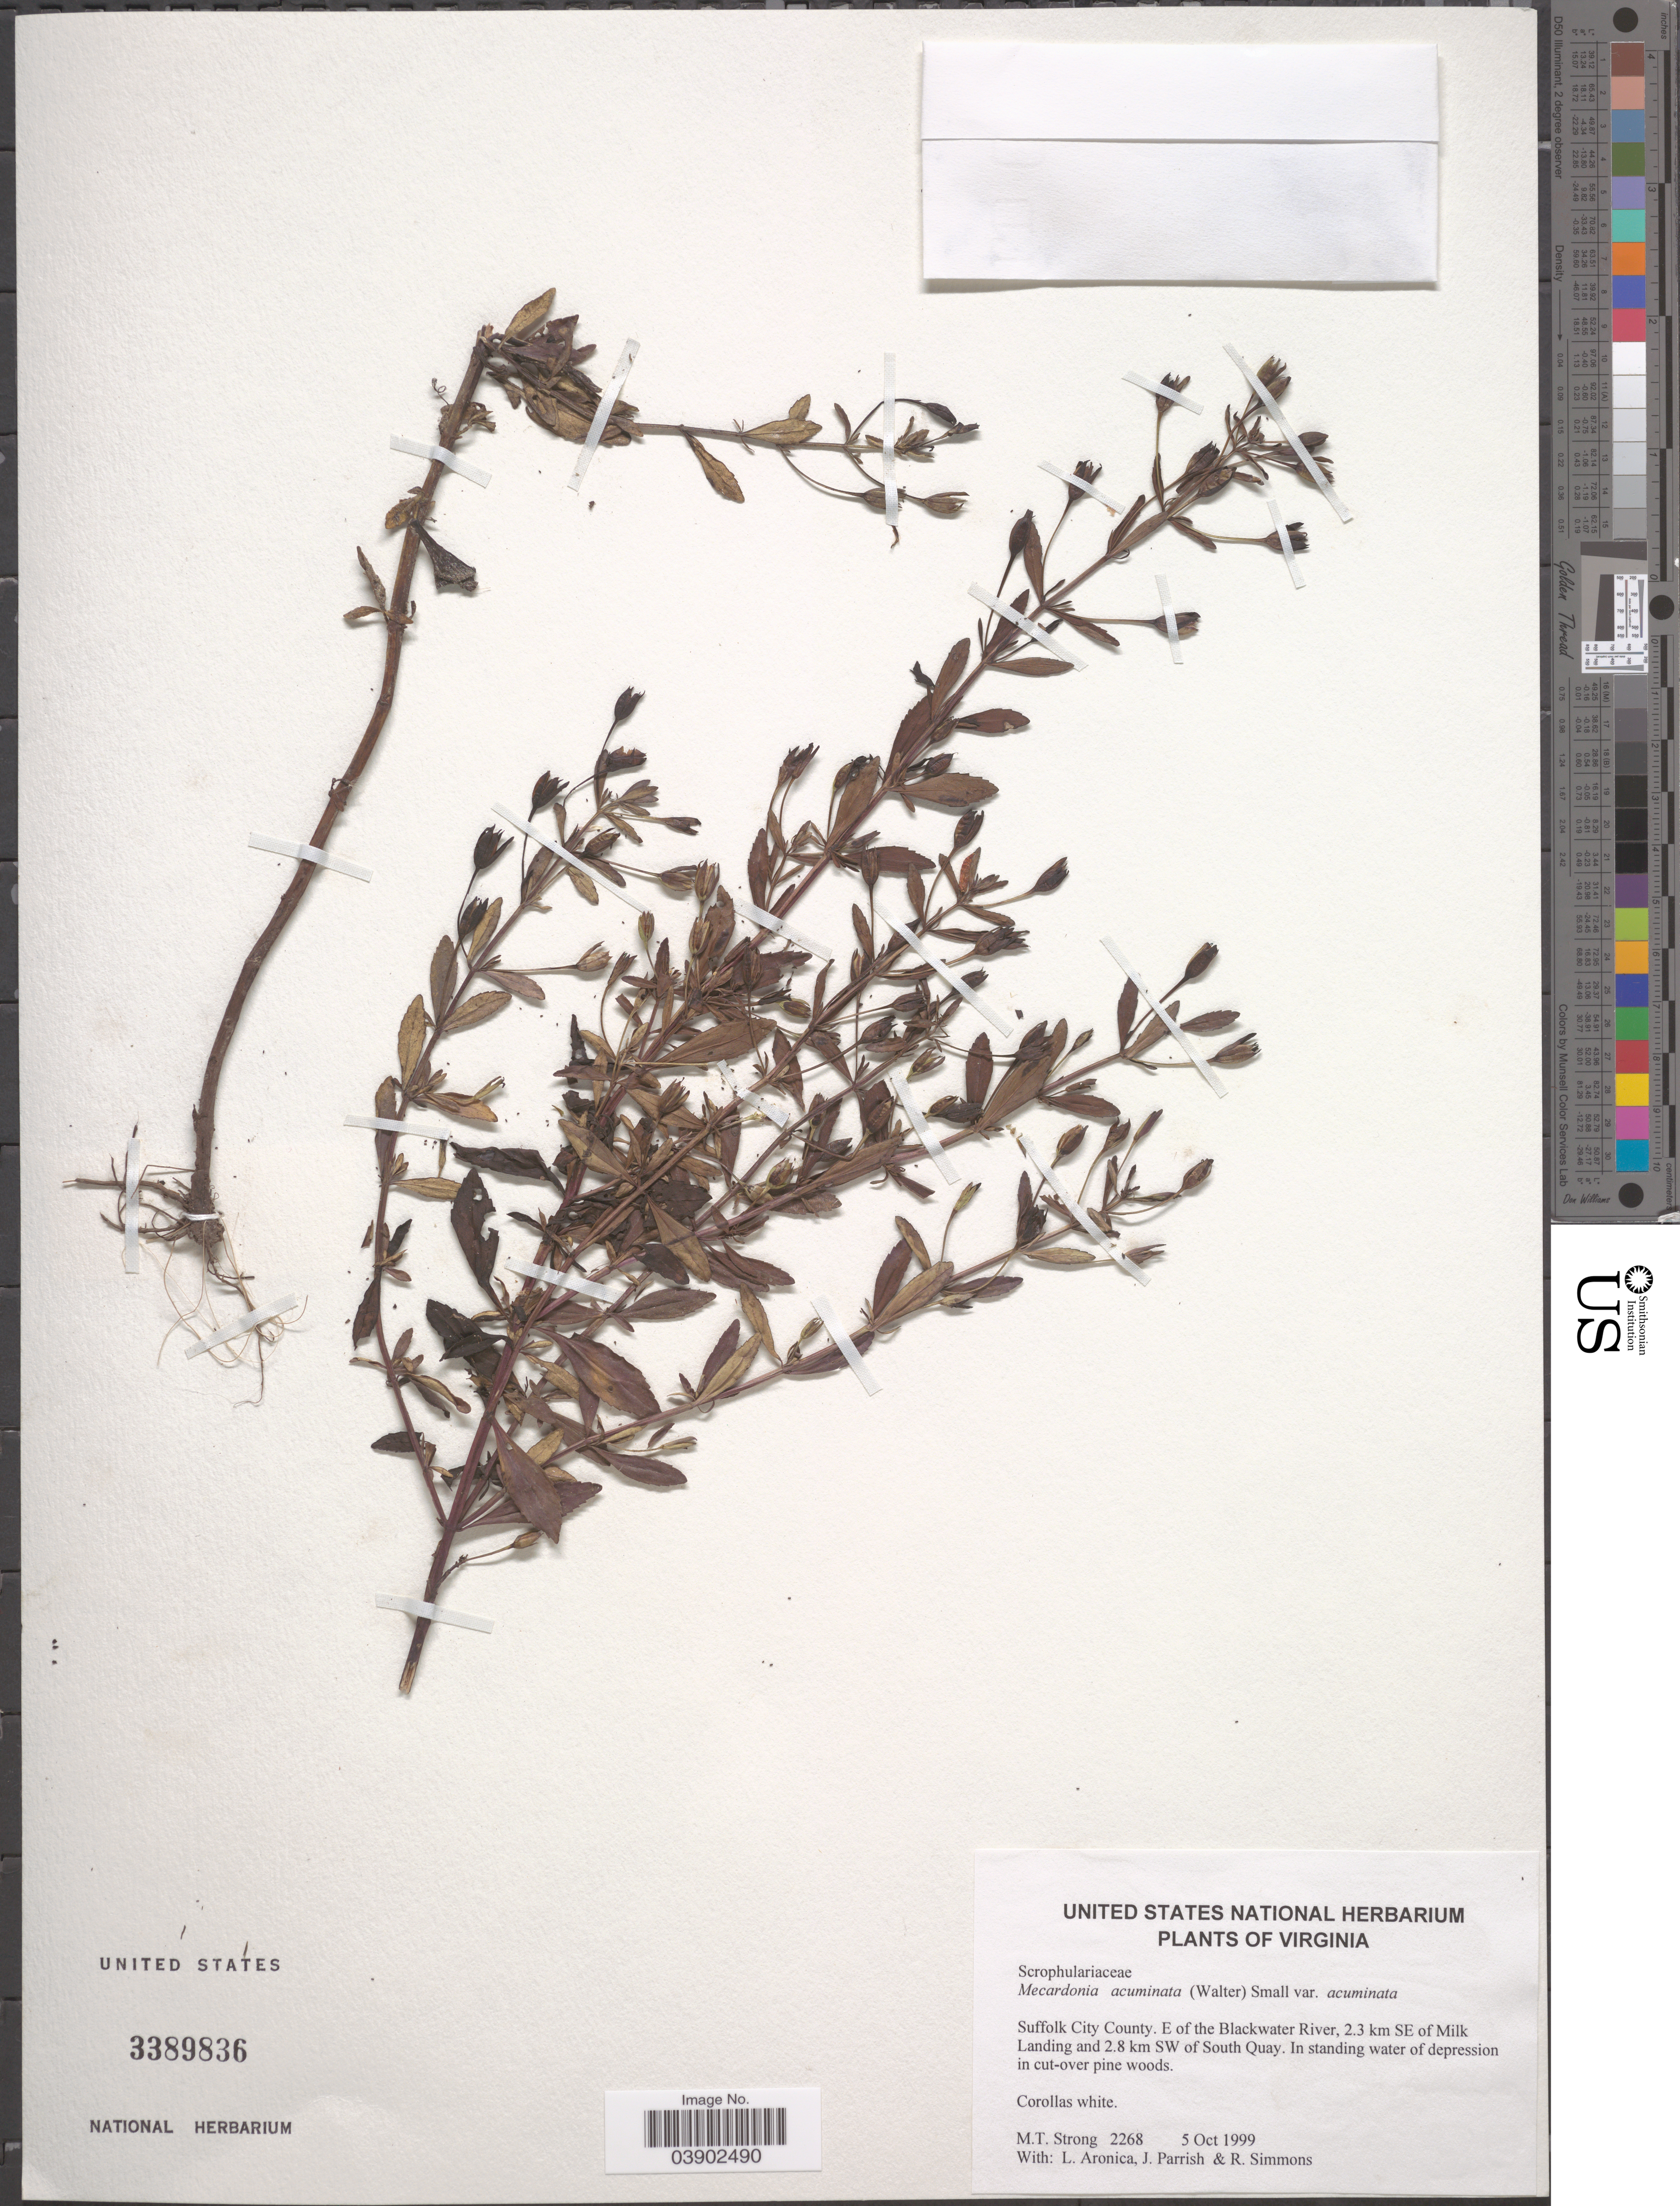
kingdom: Plantae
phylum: Tracheophyta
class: Magnoliopsida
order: Lamiales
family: Plantaginaceae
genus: Mecardonia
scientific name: Mecardonia acuminata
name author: (Walter) Small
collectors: M. T. Strong, L. Aronica, J. Parrish & R. Simmons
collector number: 2268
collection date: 1999-10-05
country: United States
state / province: Virginia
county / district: City of Suffolk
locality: Suffolk City County, E of the Blackwater River, 2.3 km SE of Milk Landing and 2.8 km SW of South Quay.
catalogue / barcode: US 3389836